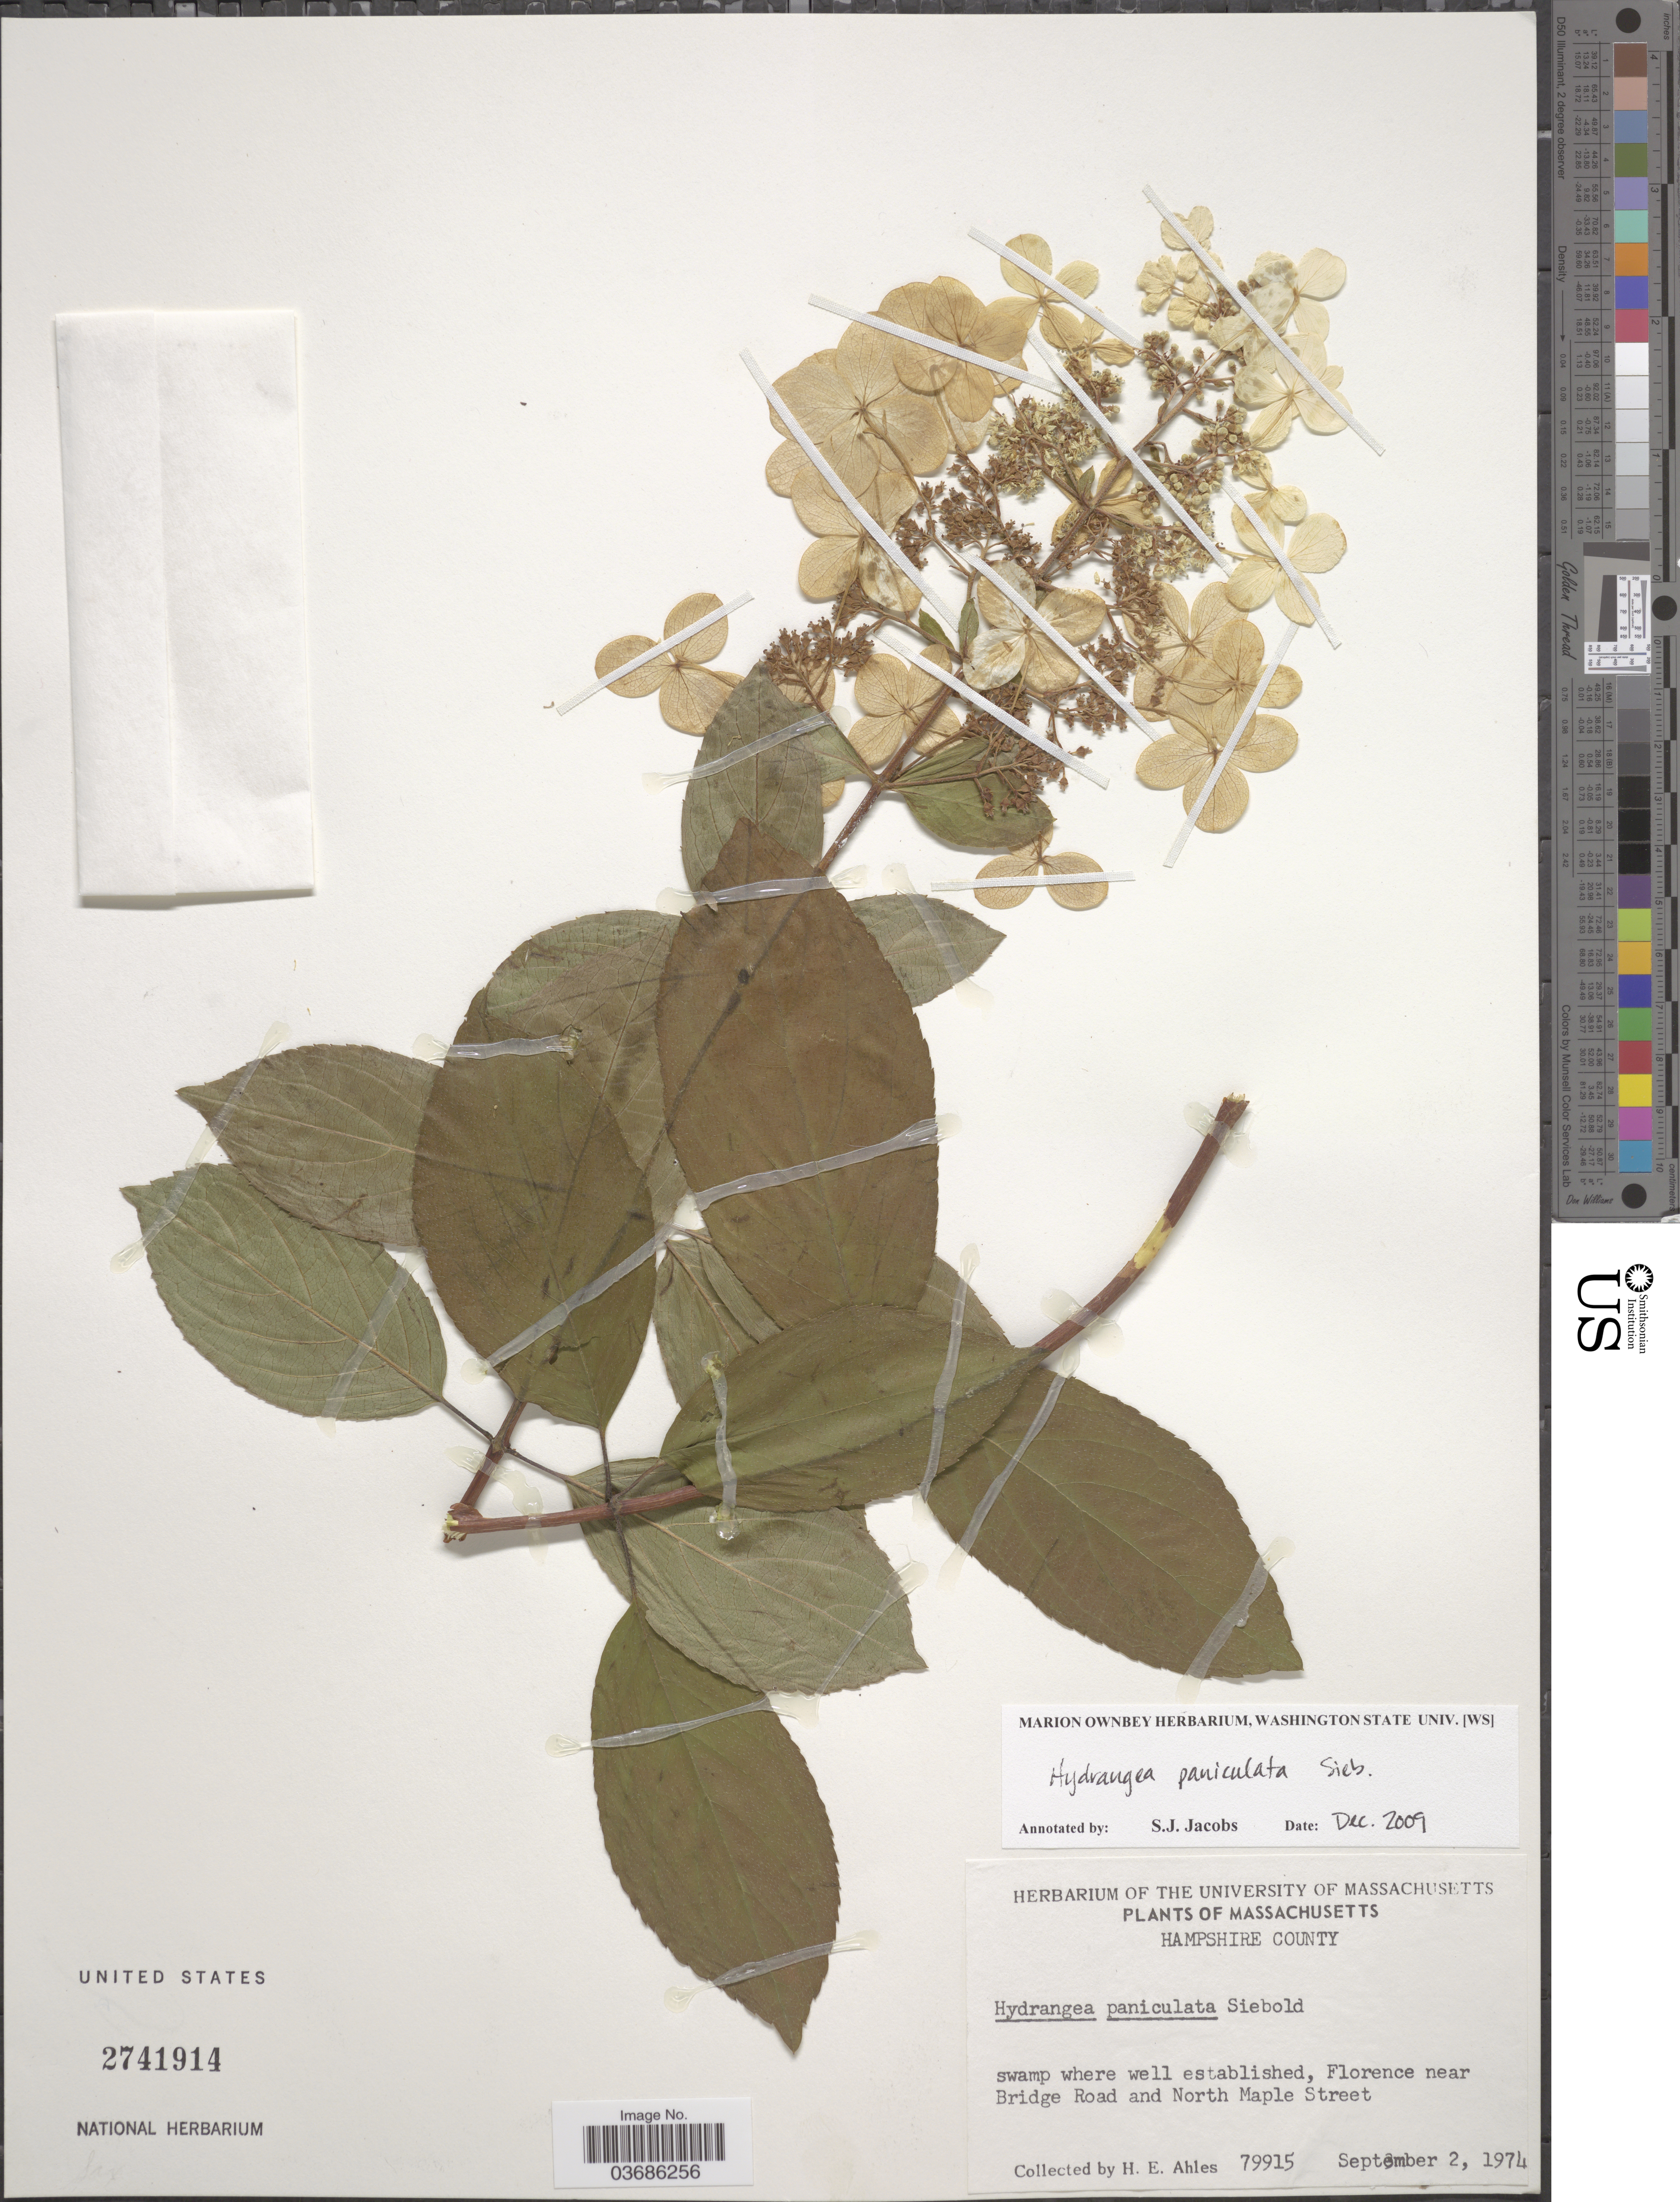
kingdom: Plantae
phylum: Tracheophyta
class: Magnoliopsida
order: Cornales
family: Hydrangeaceae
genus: Hydrangea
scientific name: Hydrangea paniculata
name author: Siebold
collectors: H. E. Ahles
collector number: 79915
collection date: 1974-09-02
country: United States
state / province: Massachusetts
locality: Hampshire County. Swamp where well established, Florence near Bridge Road and North Maple Street.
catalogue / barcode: US 2741914